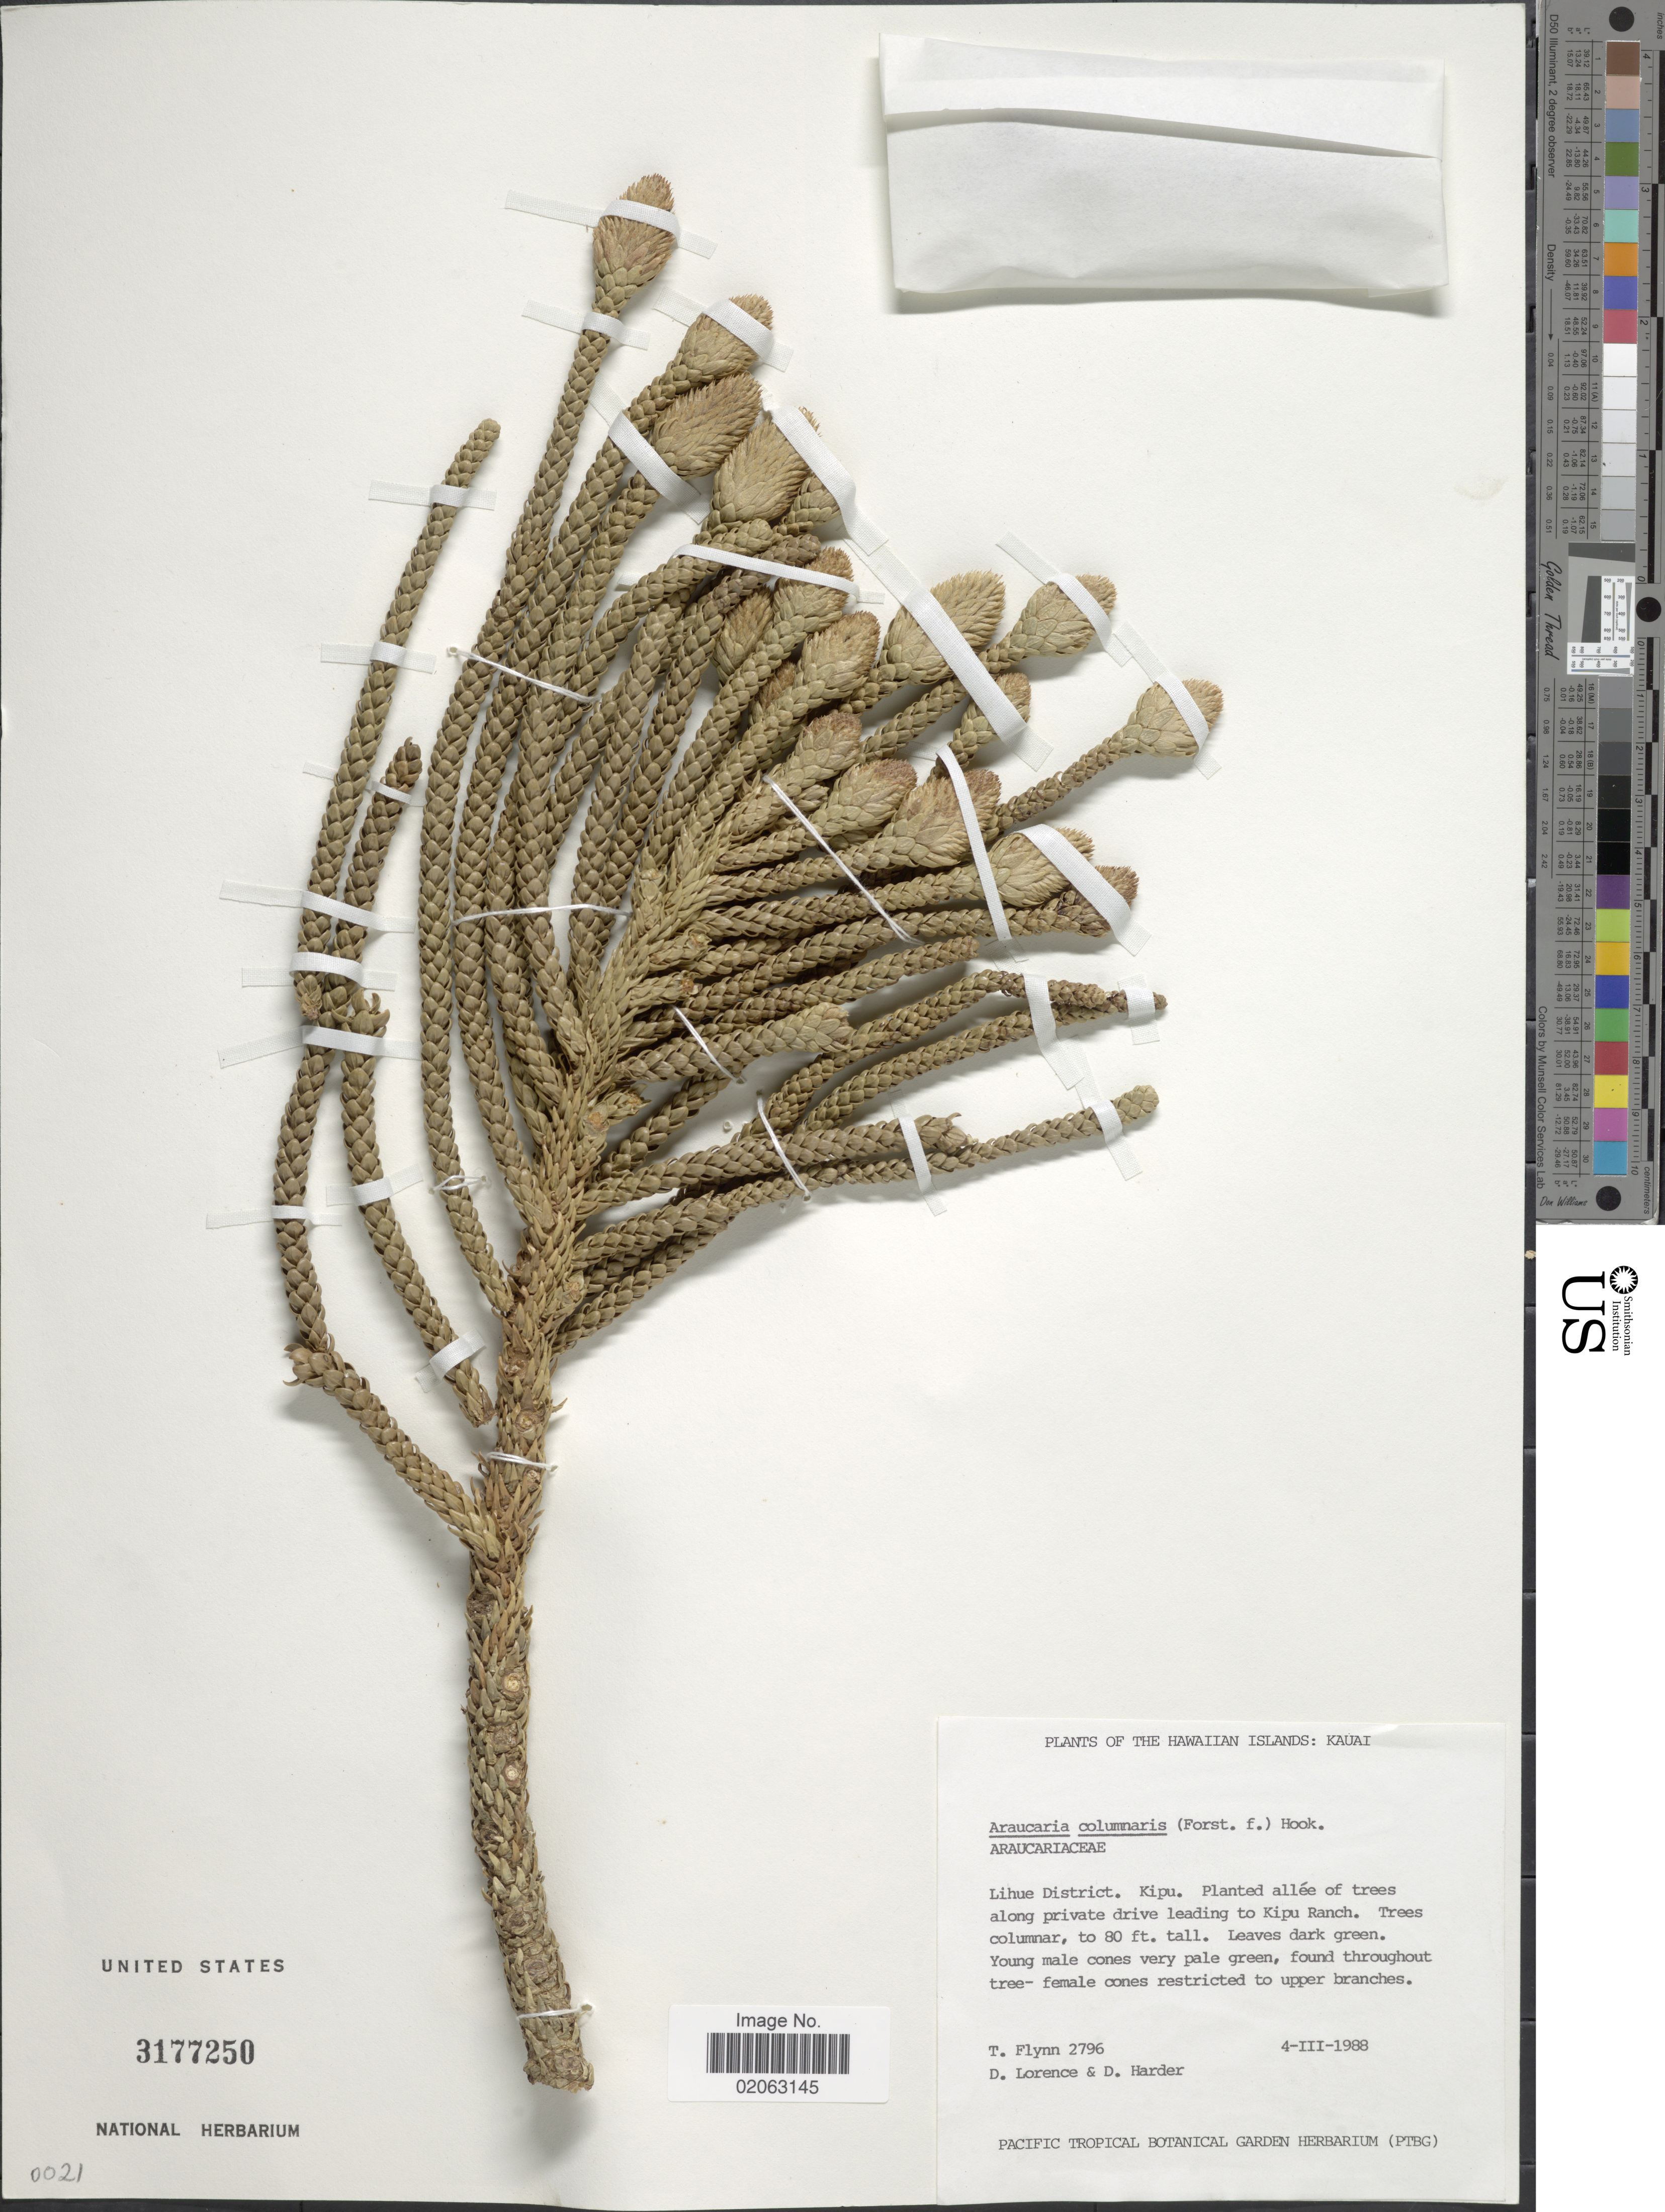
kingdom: Plantae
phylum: Tracheophyta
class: Pinopsida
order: Pinales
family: Araucariaceae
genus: Araucaria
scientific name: Araucaria columnaris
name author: (G. Forst.) Hook.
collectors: T. Flynn, D. Lorence & D. Harder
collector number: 2796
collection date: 1988-03-04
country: United States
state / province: Hawaii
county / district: Kauai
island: Kaua'i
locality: Lihue District, Kipu, along pivate drive leading to Kipu Ranch.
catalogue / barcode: US 3177250